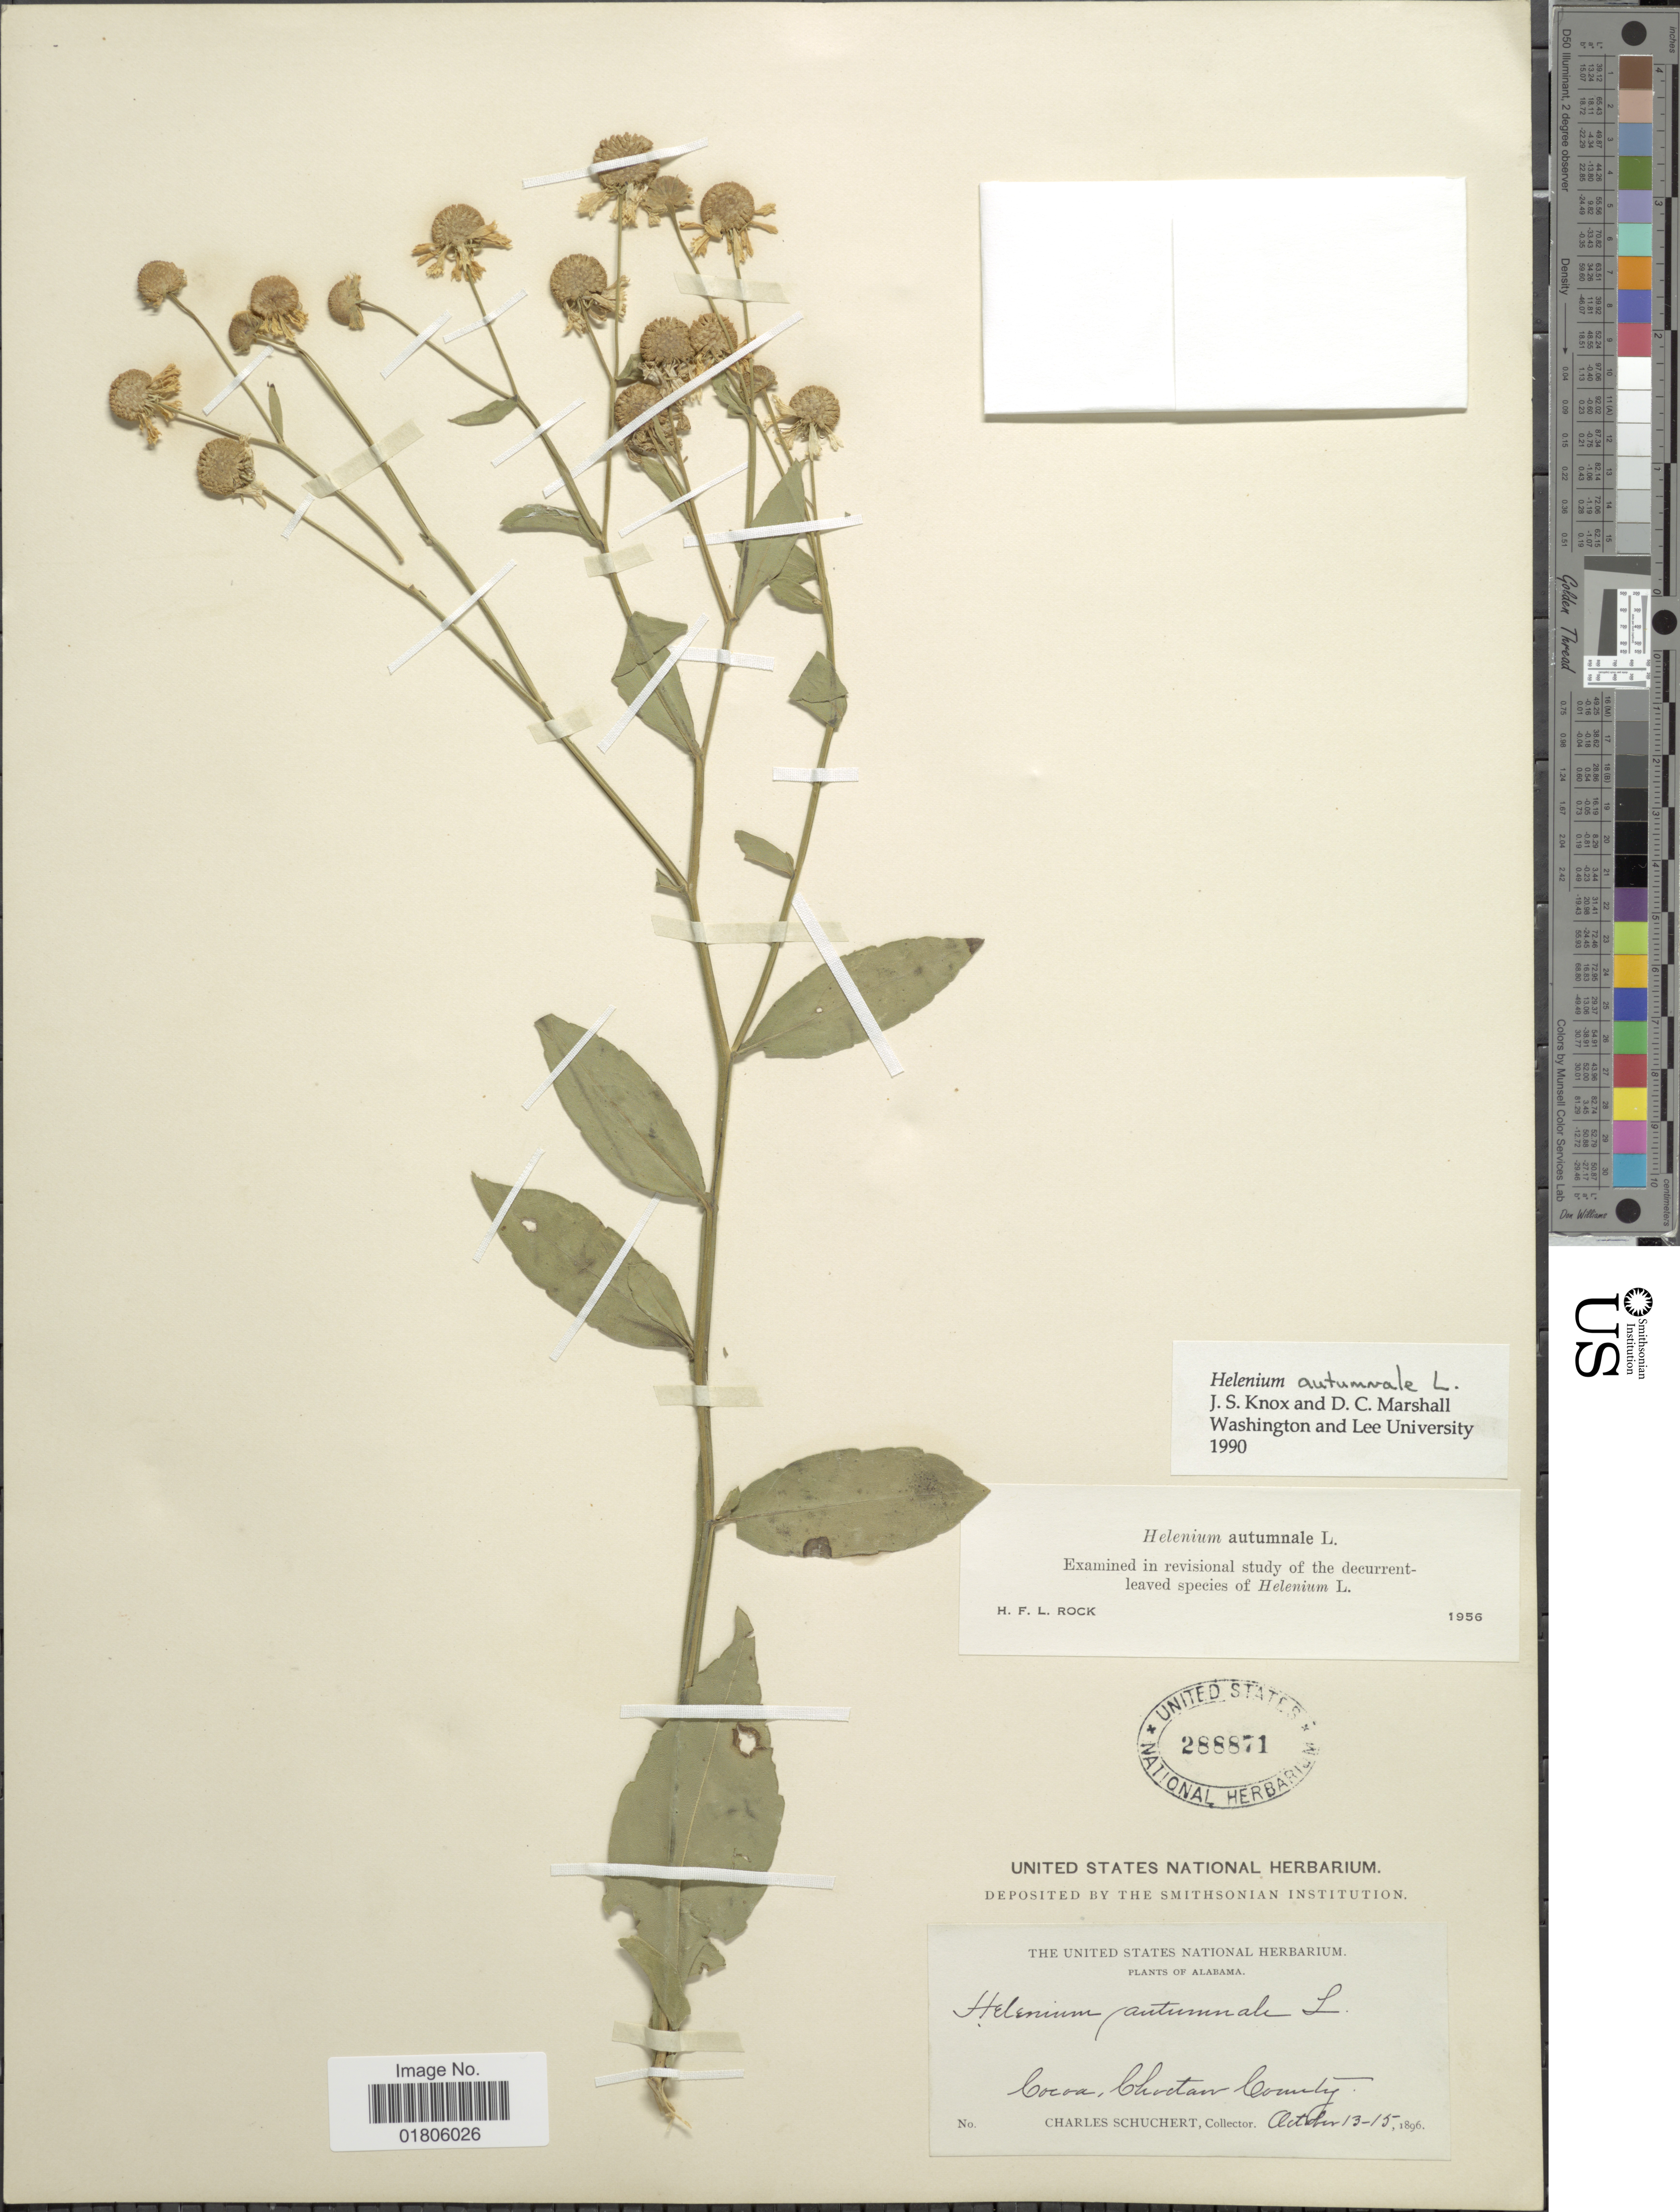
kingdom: Plantae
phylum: Tracheophyta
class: Magnoliopsida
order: Asterales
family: Asteraceae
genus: Helenium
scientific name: Helenium autumnale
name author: L.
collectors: C. Schuchert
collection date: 1896-10-13/1896-10-15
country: United States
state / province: Alabama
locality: Cocoa, Choctan County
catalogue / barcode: US 288871